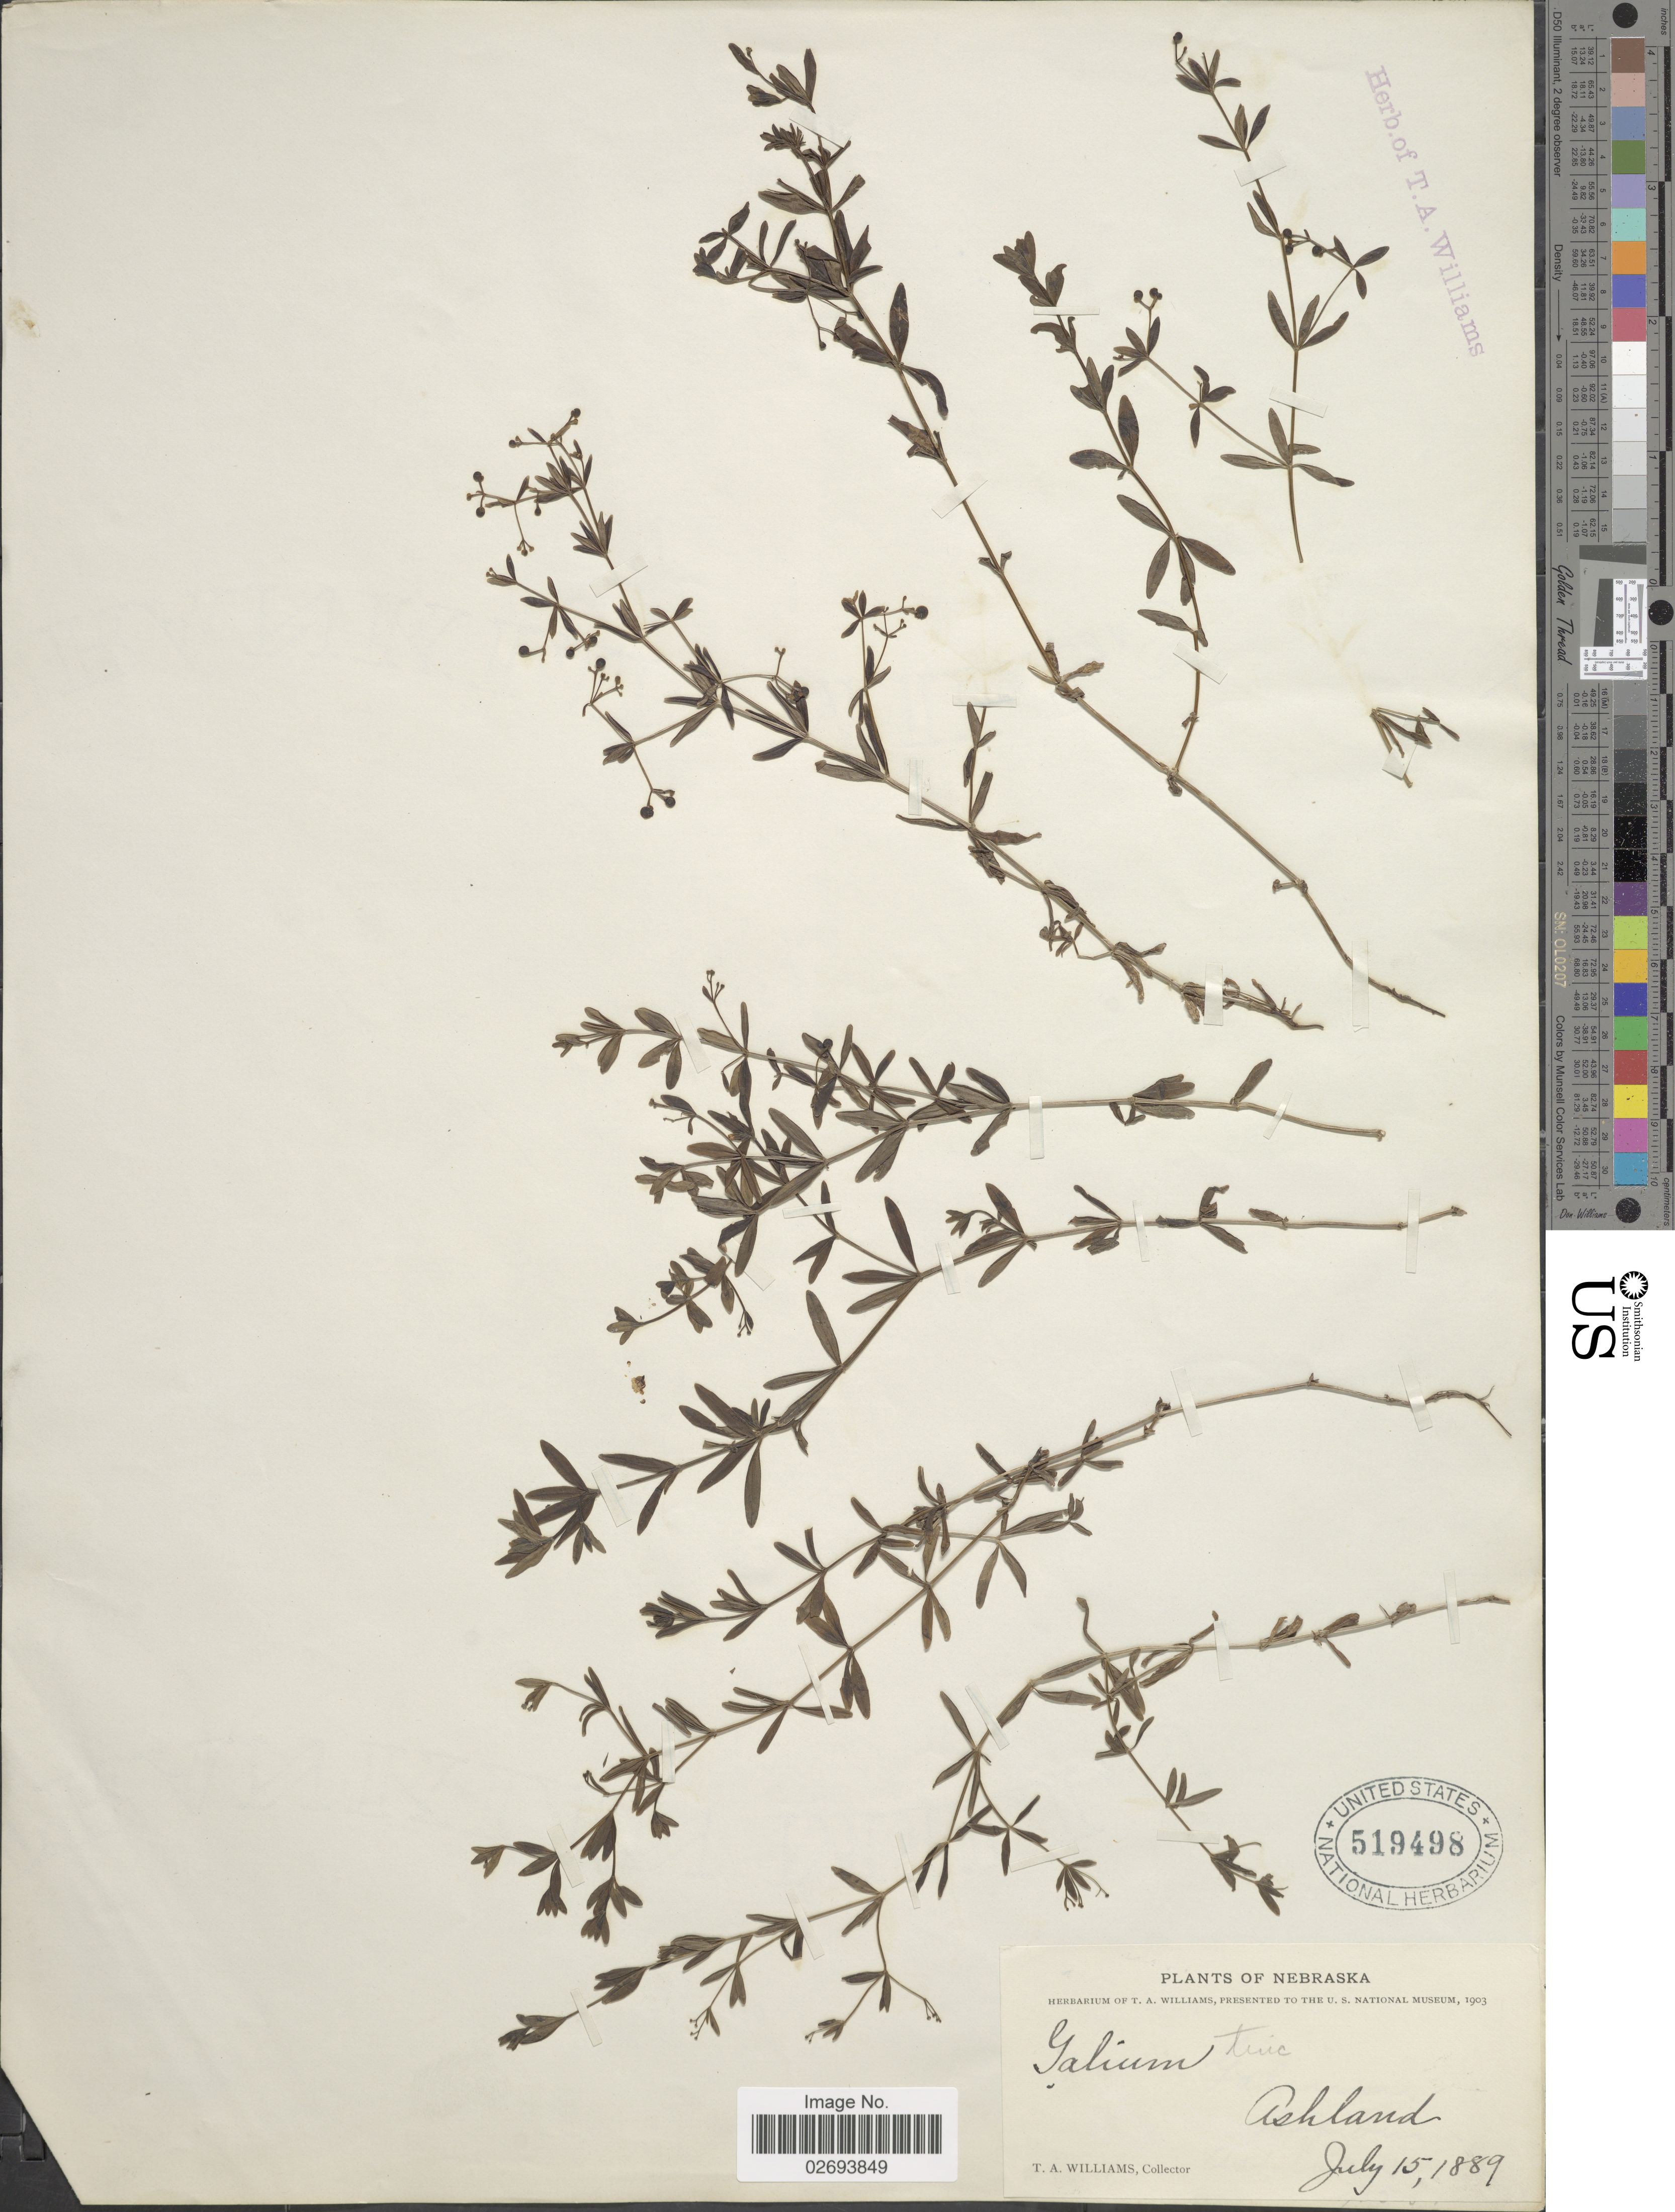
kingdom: Plantae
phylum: Tracheophyta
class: Magnoliopsida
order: Gentianales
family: Rubiaceae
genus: Galium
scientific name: Galium tinctorium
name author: (L.) Scop.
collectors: T. A. Williams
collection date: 1889-07-15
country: United States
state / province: Nebraska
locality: Ashland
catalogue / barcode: US 519498